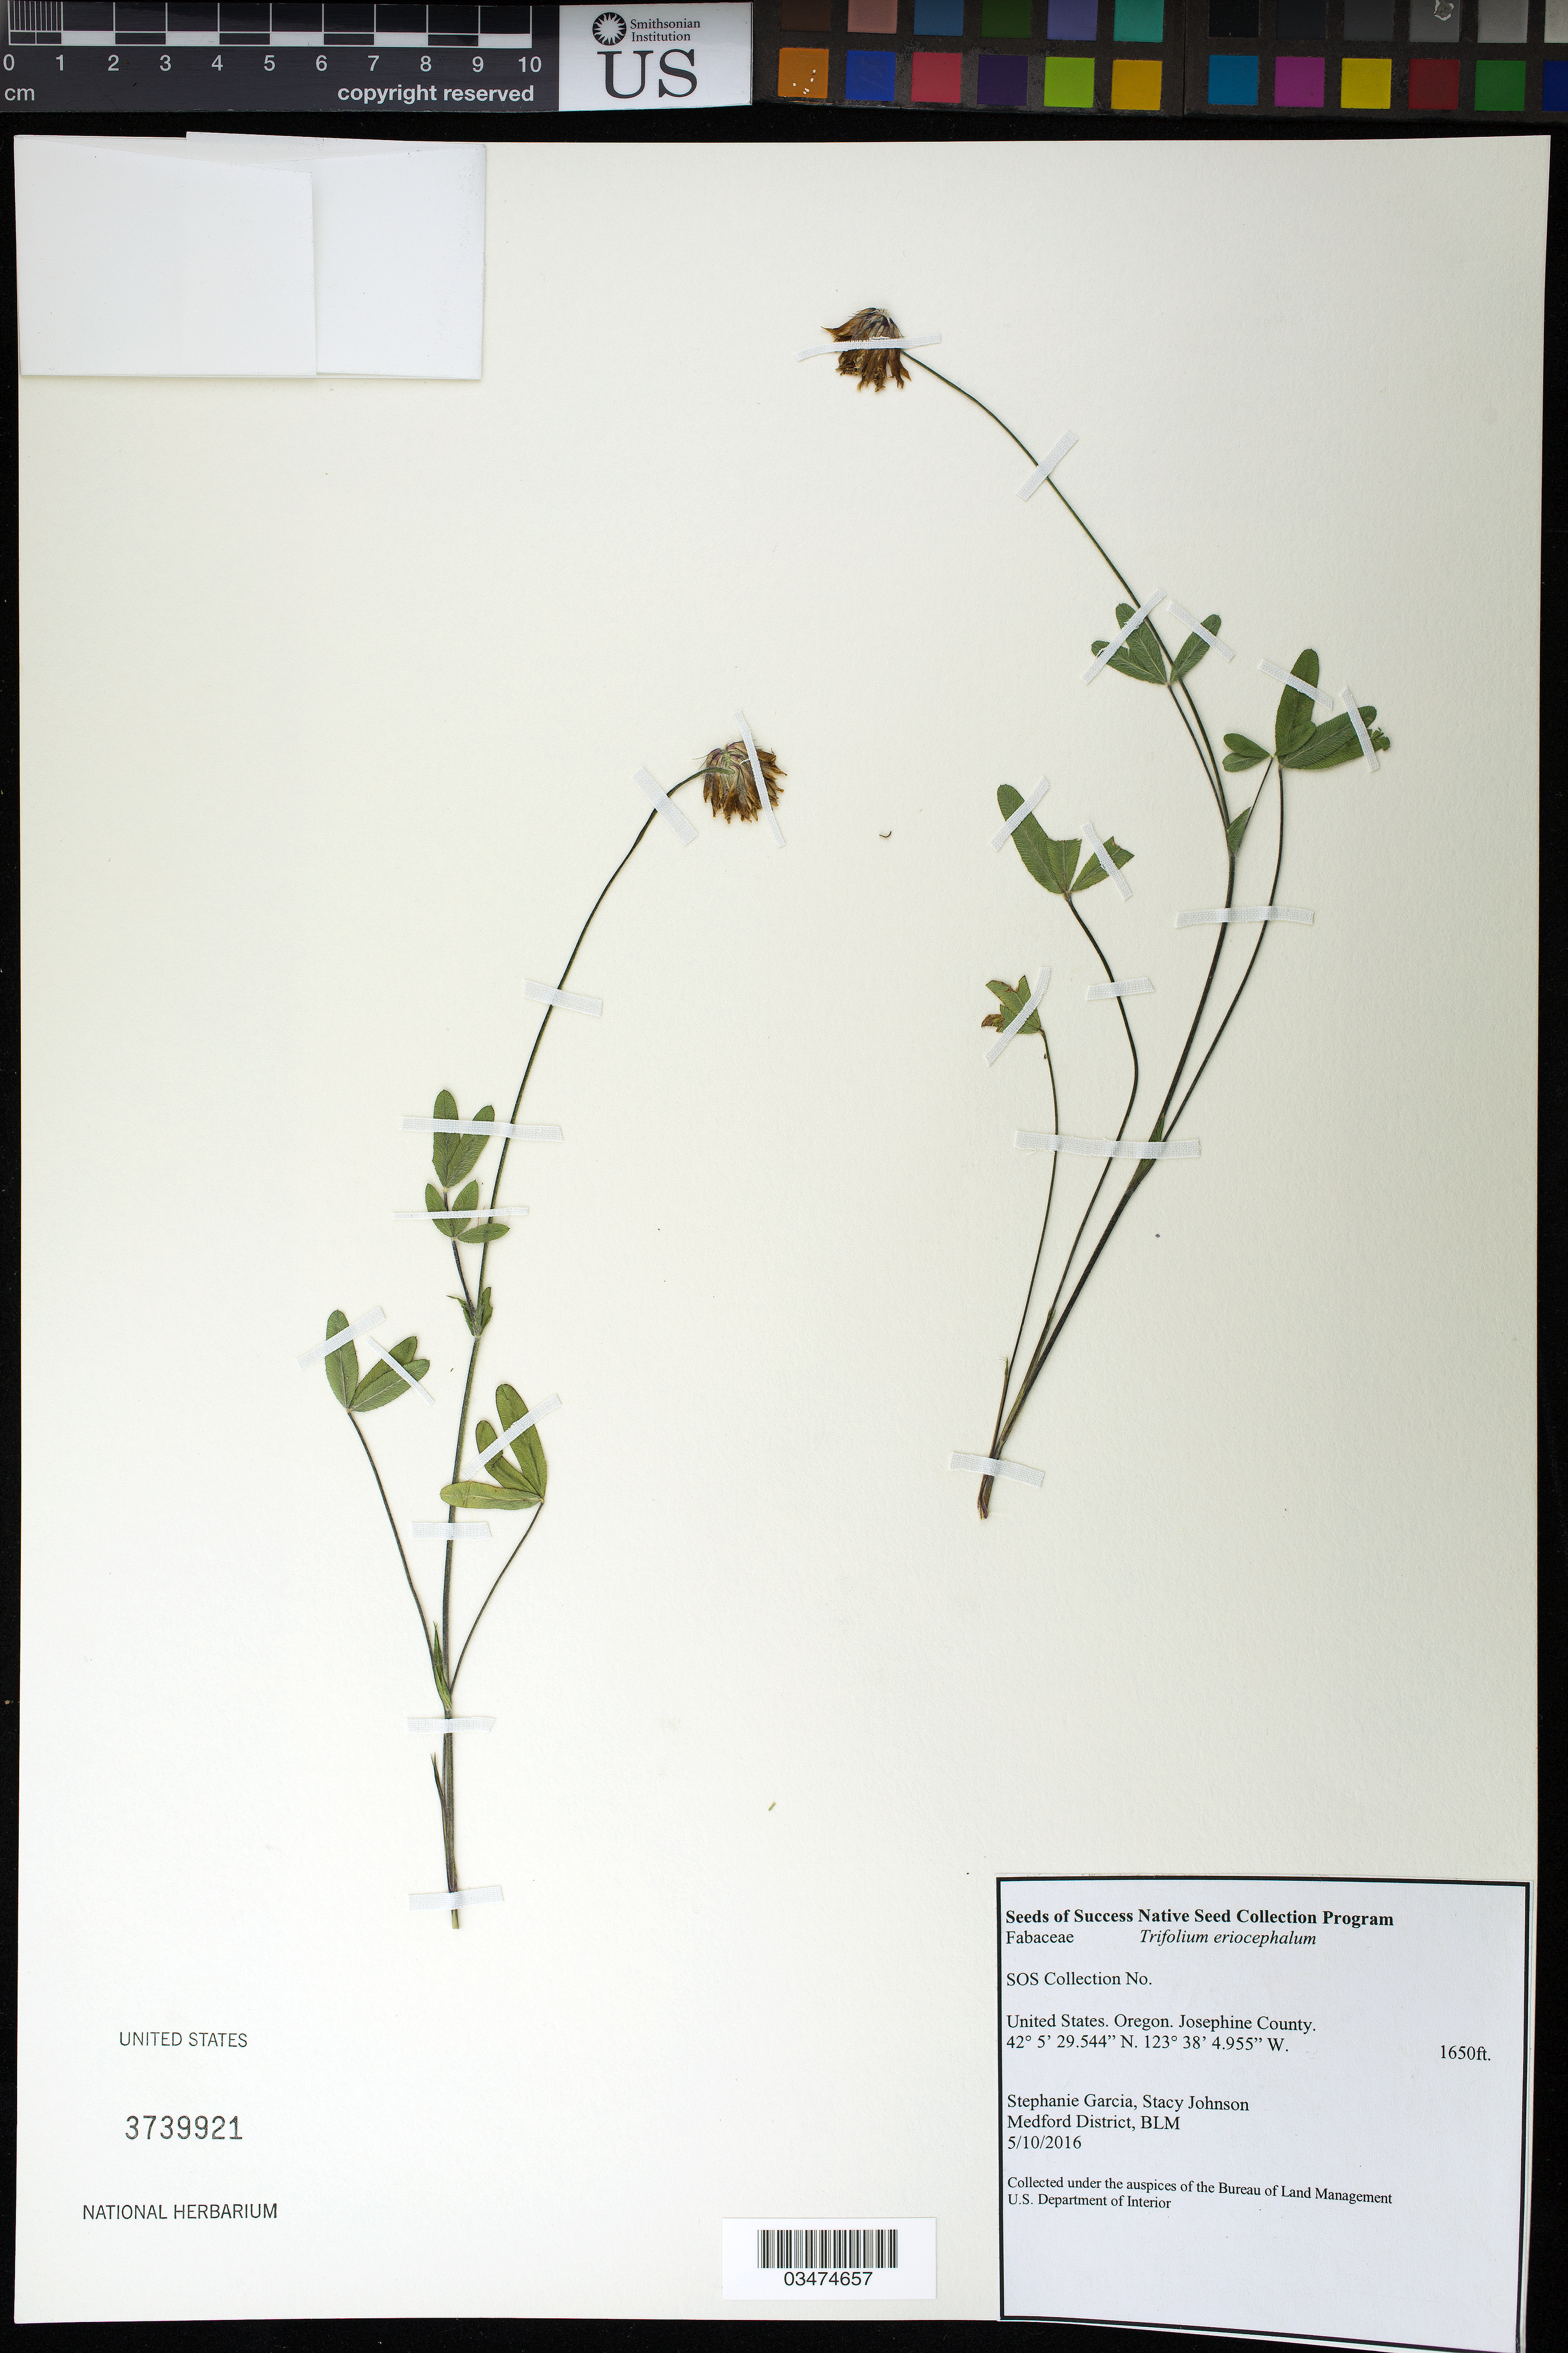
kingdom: Plantae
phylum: Tracheophyta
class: Magnoliopsida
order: Fabales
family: Fabaceae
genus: Trifolium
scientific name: Trifolium eriocephalum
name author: Nutt.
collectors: S. Garcia & S. Johnson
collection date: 2016-05-10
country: United States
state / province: Oregon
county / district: Josephine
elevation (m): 503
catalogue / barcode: US 3739921